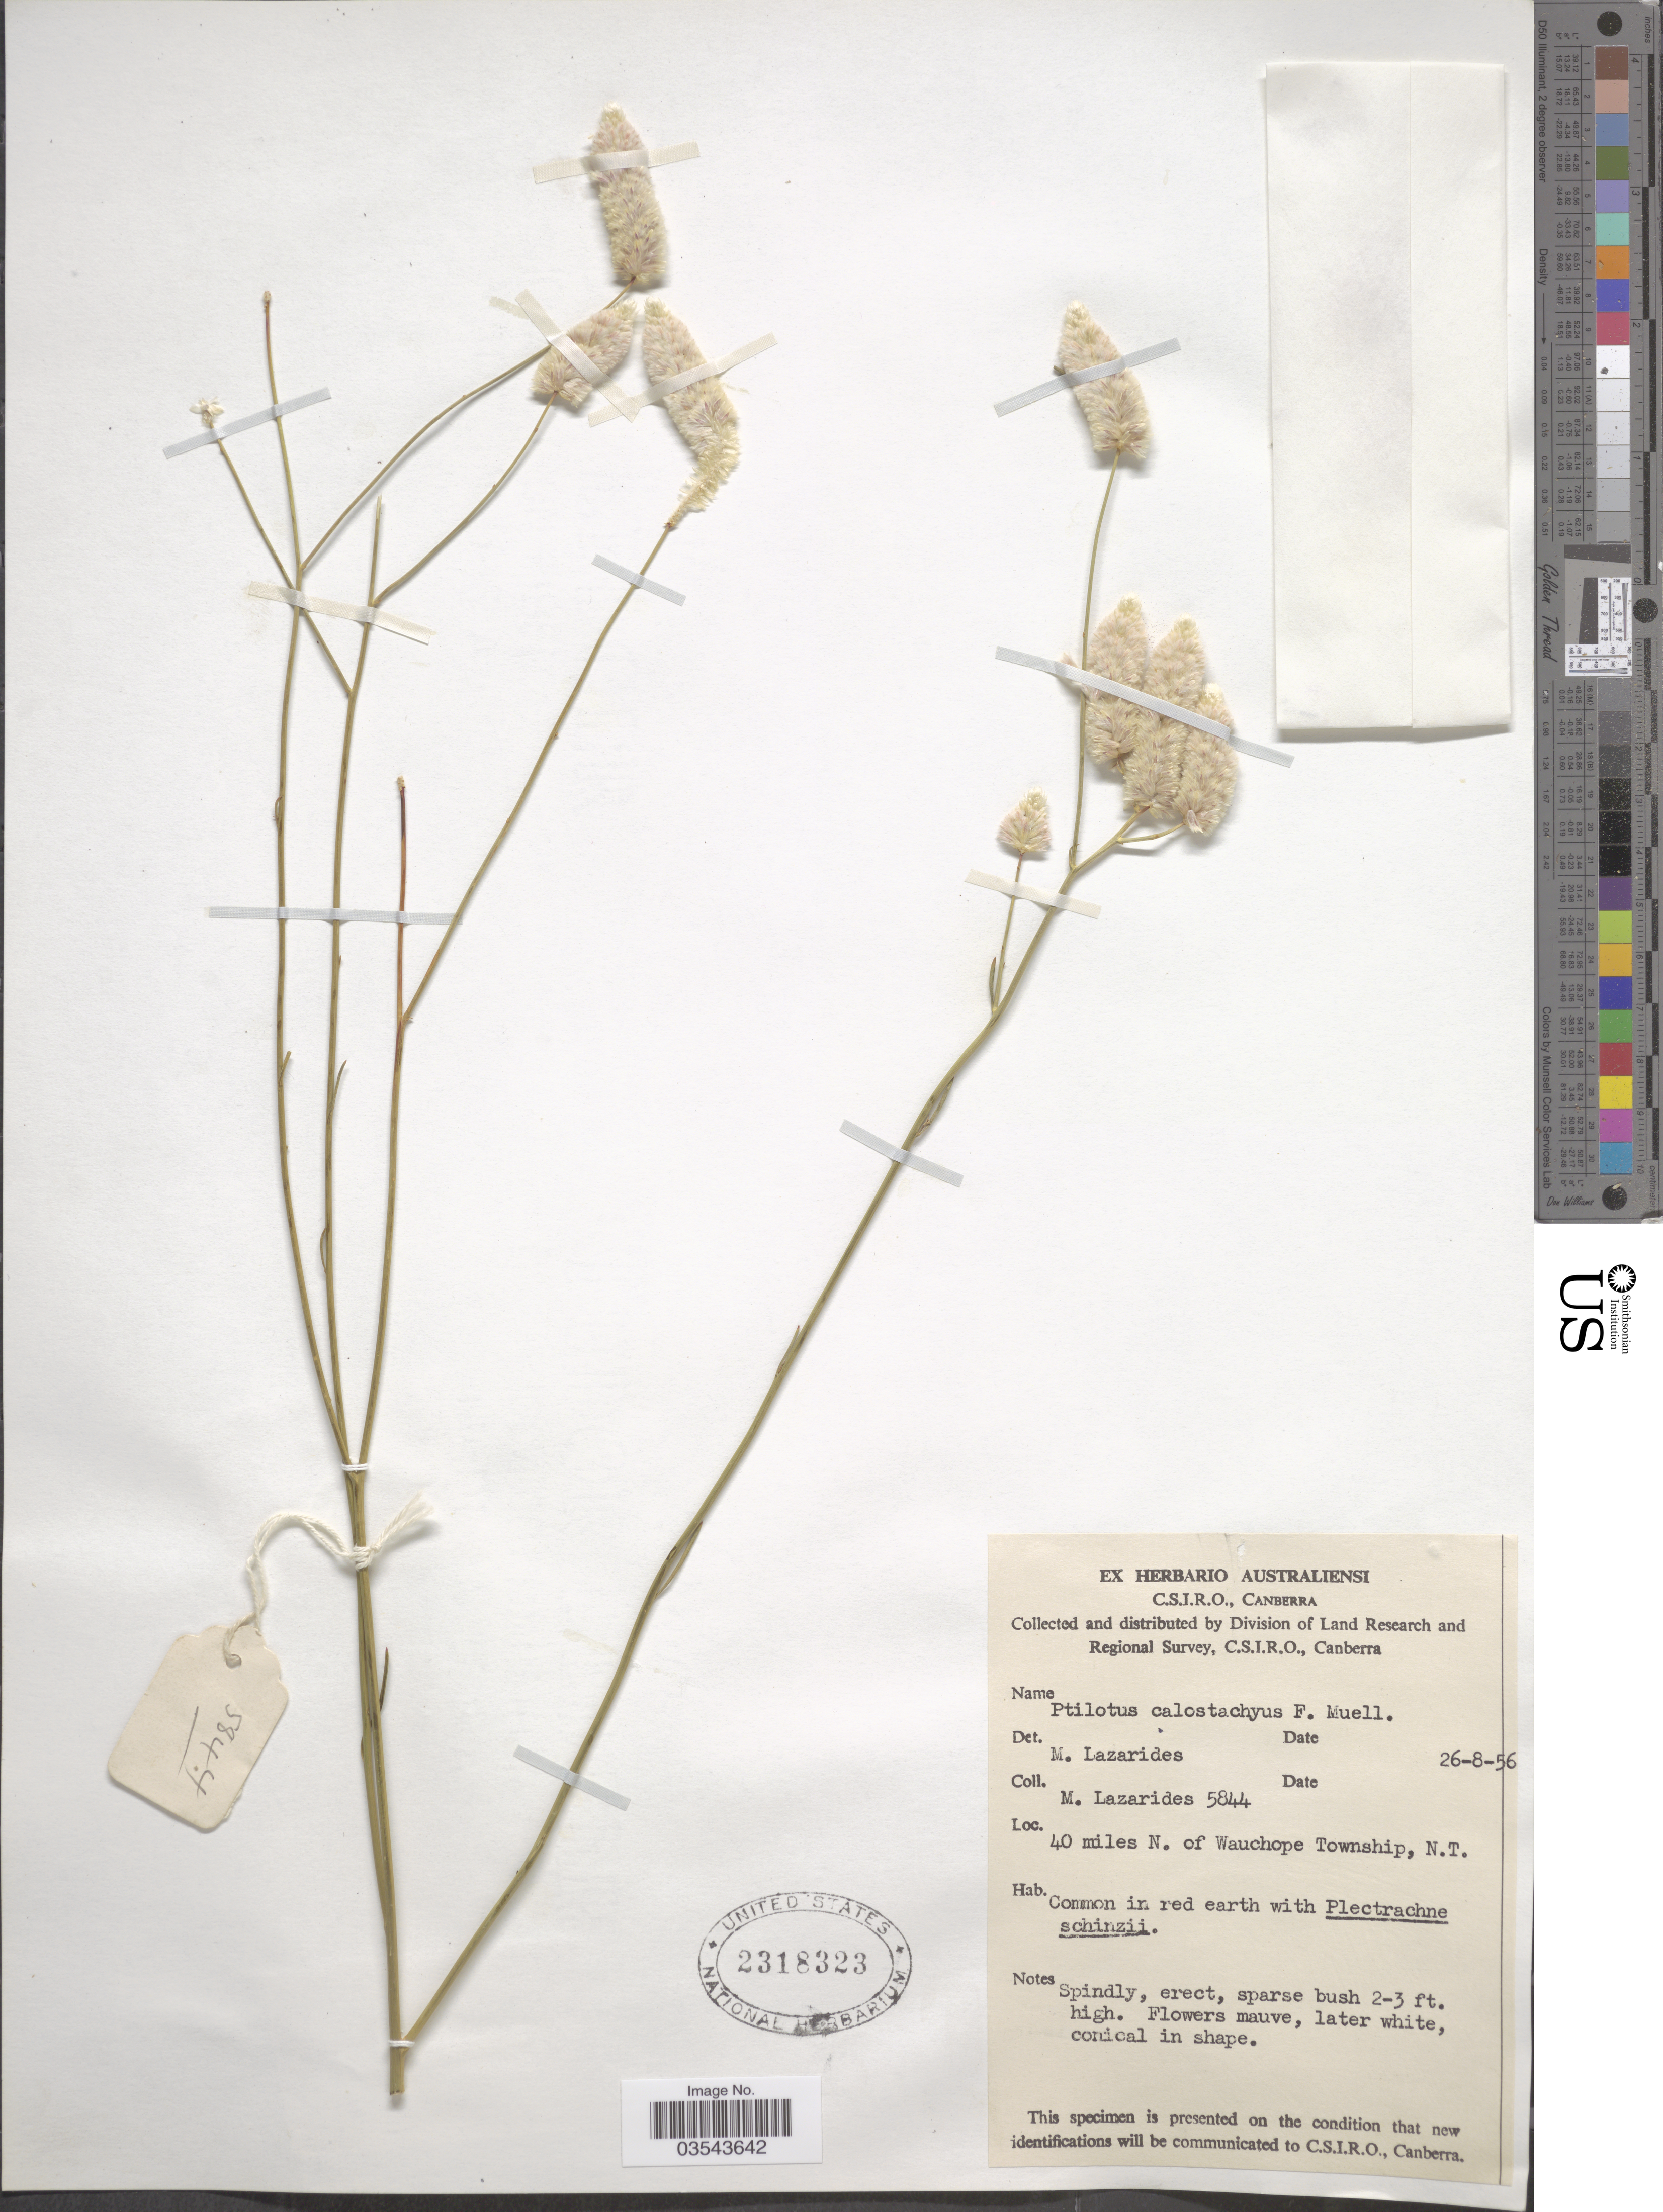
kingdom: Plantae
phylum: Tracheophyta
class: Magnoliopsida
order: Caryophyllales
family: Amaranthaceae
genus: Ptilotus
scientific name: Ptilotus calostachyus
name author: F. Muell.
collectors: M. Lazarides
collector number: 5844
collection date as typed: Transcribed d/m/y: 26/8/56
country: Australia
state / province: Northern Territory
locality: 40 miles N. of Wauchope Township, N.T.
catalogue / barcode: US 2318323